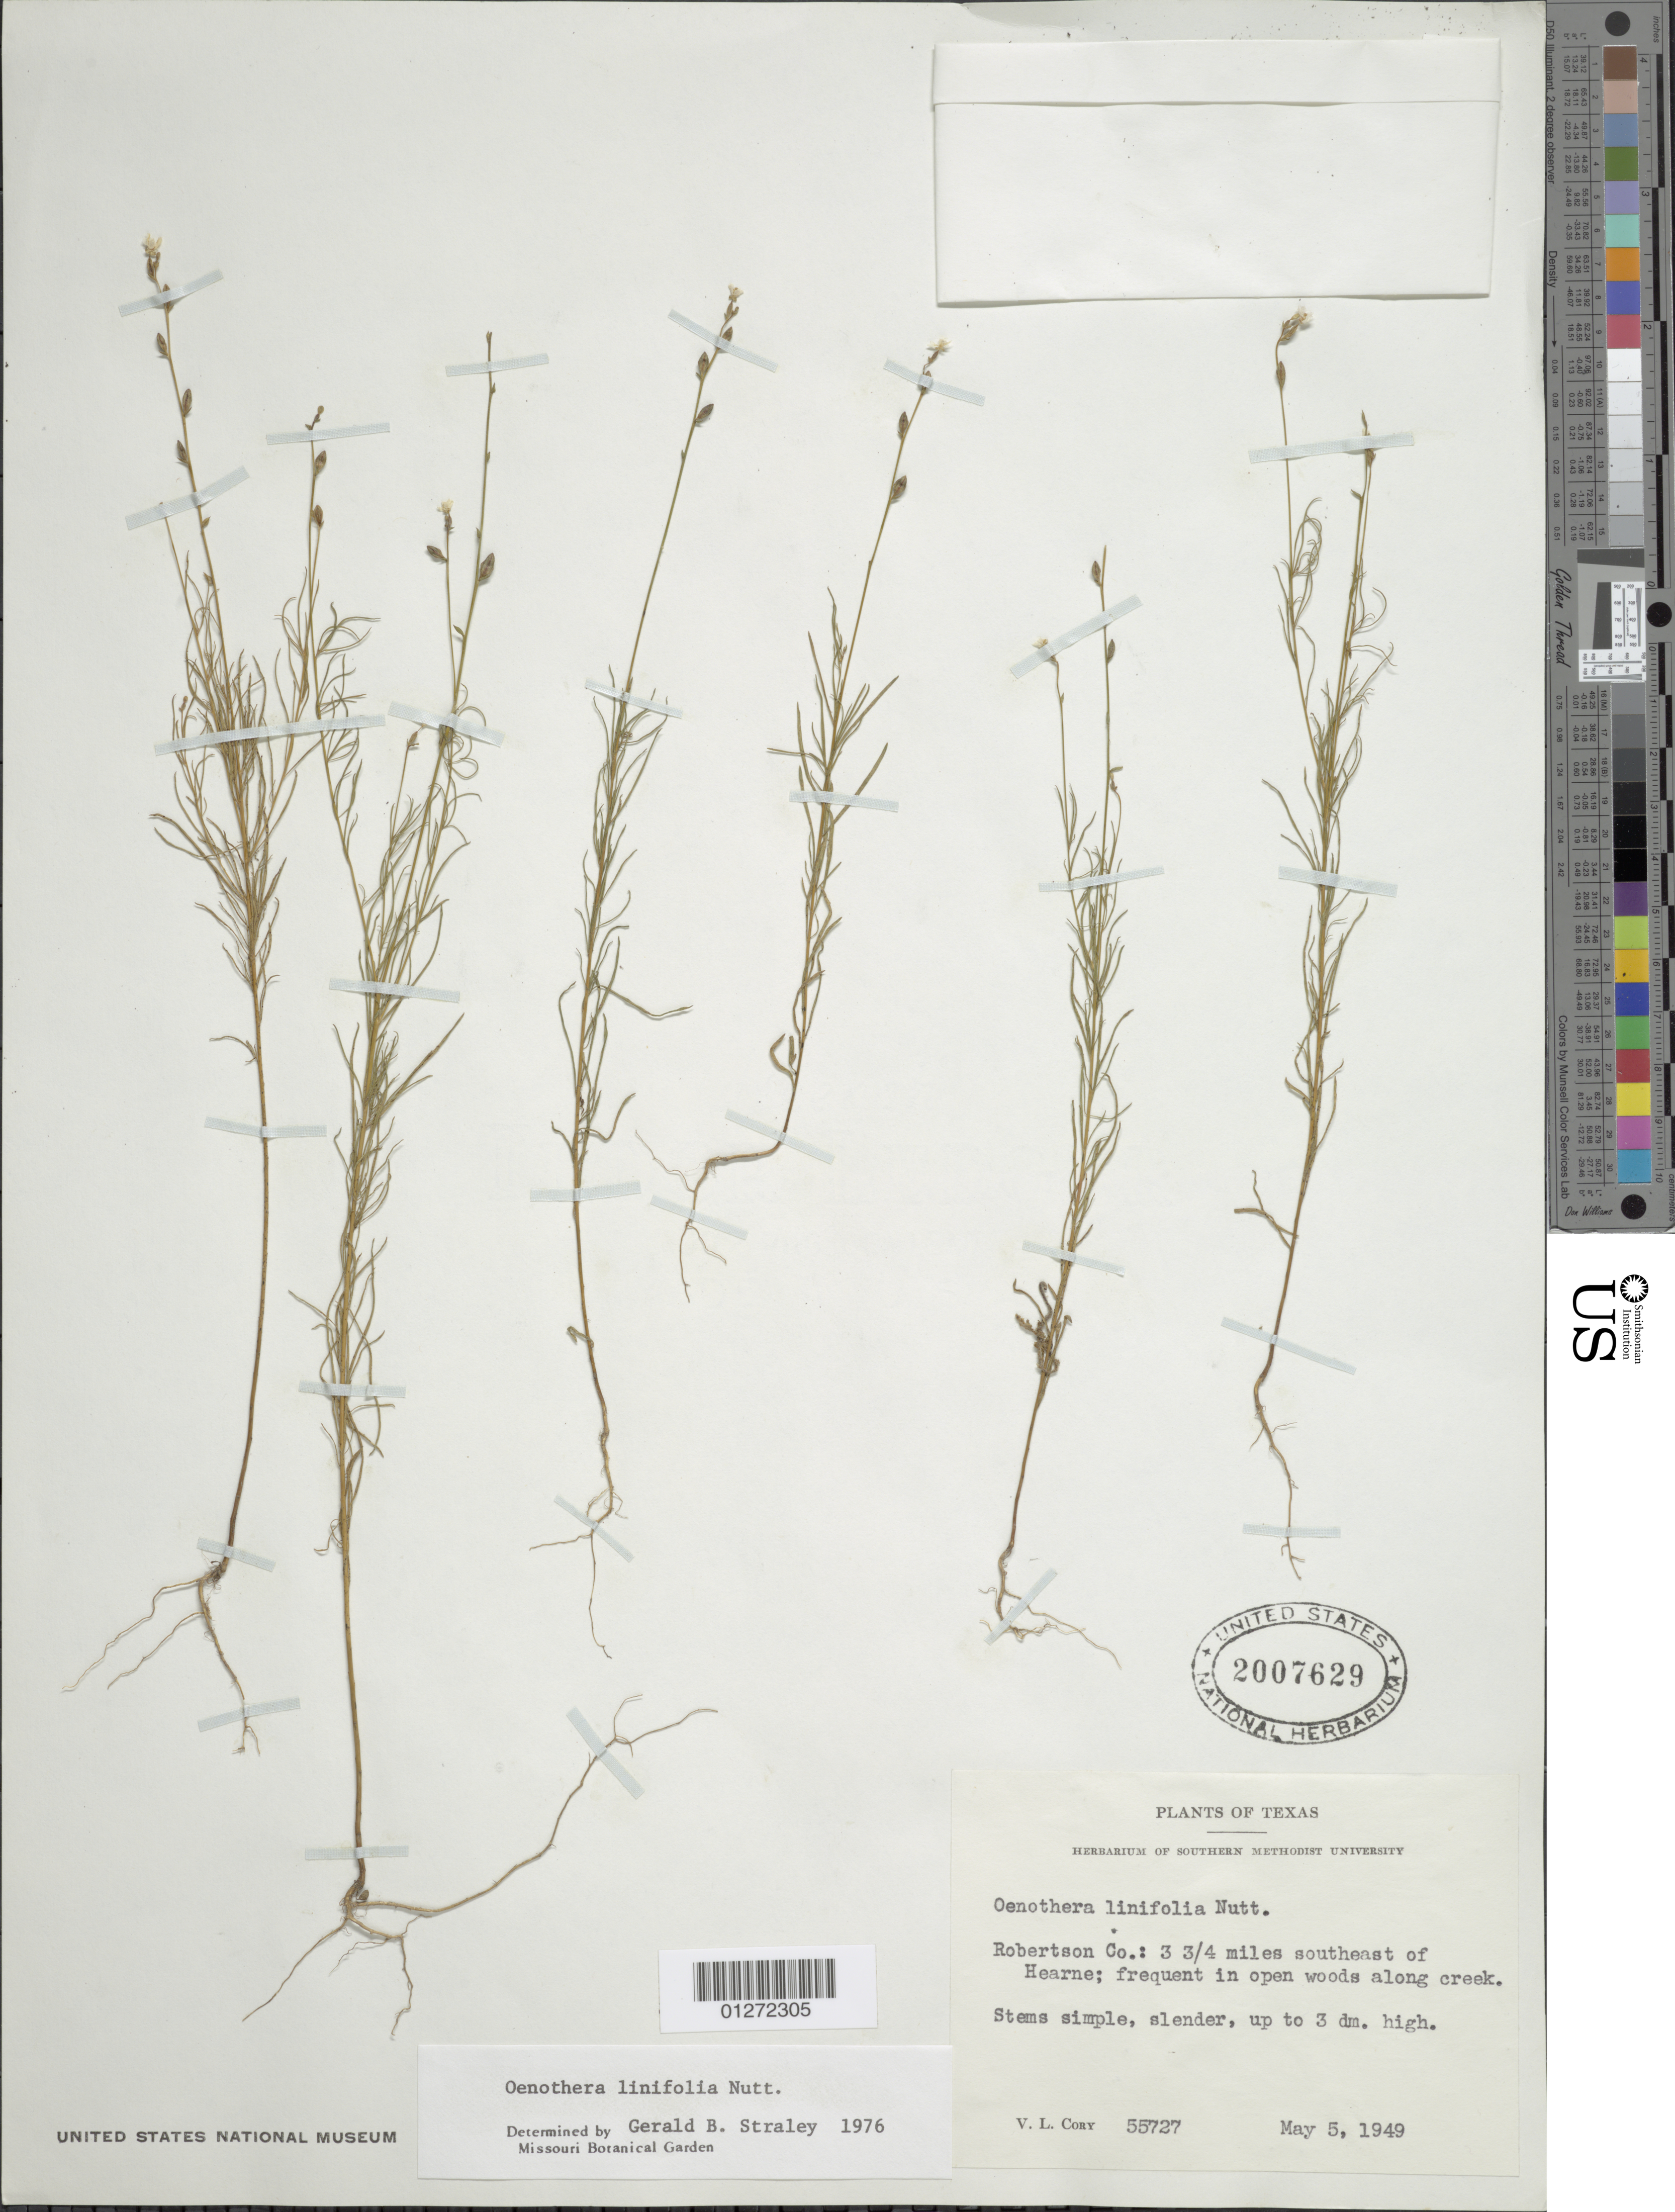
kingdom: Plantae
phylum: Tracheophyta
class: Magnoliopsida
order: Myrtales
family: Onagraceae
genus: Oenothera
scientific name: Oenothera linifolia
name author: Nutt.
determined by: Straley, G. B.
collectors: V. Cory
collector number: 55727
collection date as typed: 05 May 1949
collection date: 1949-05-05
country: United States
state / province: Texas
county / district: Robertson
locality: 3.75 mi SE of Hearne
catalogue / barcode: US 2007629